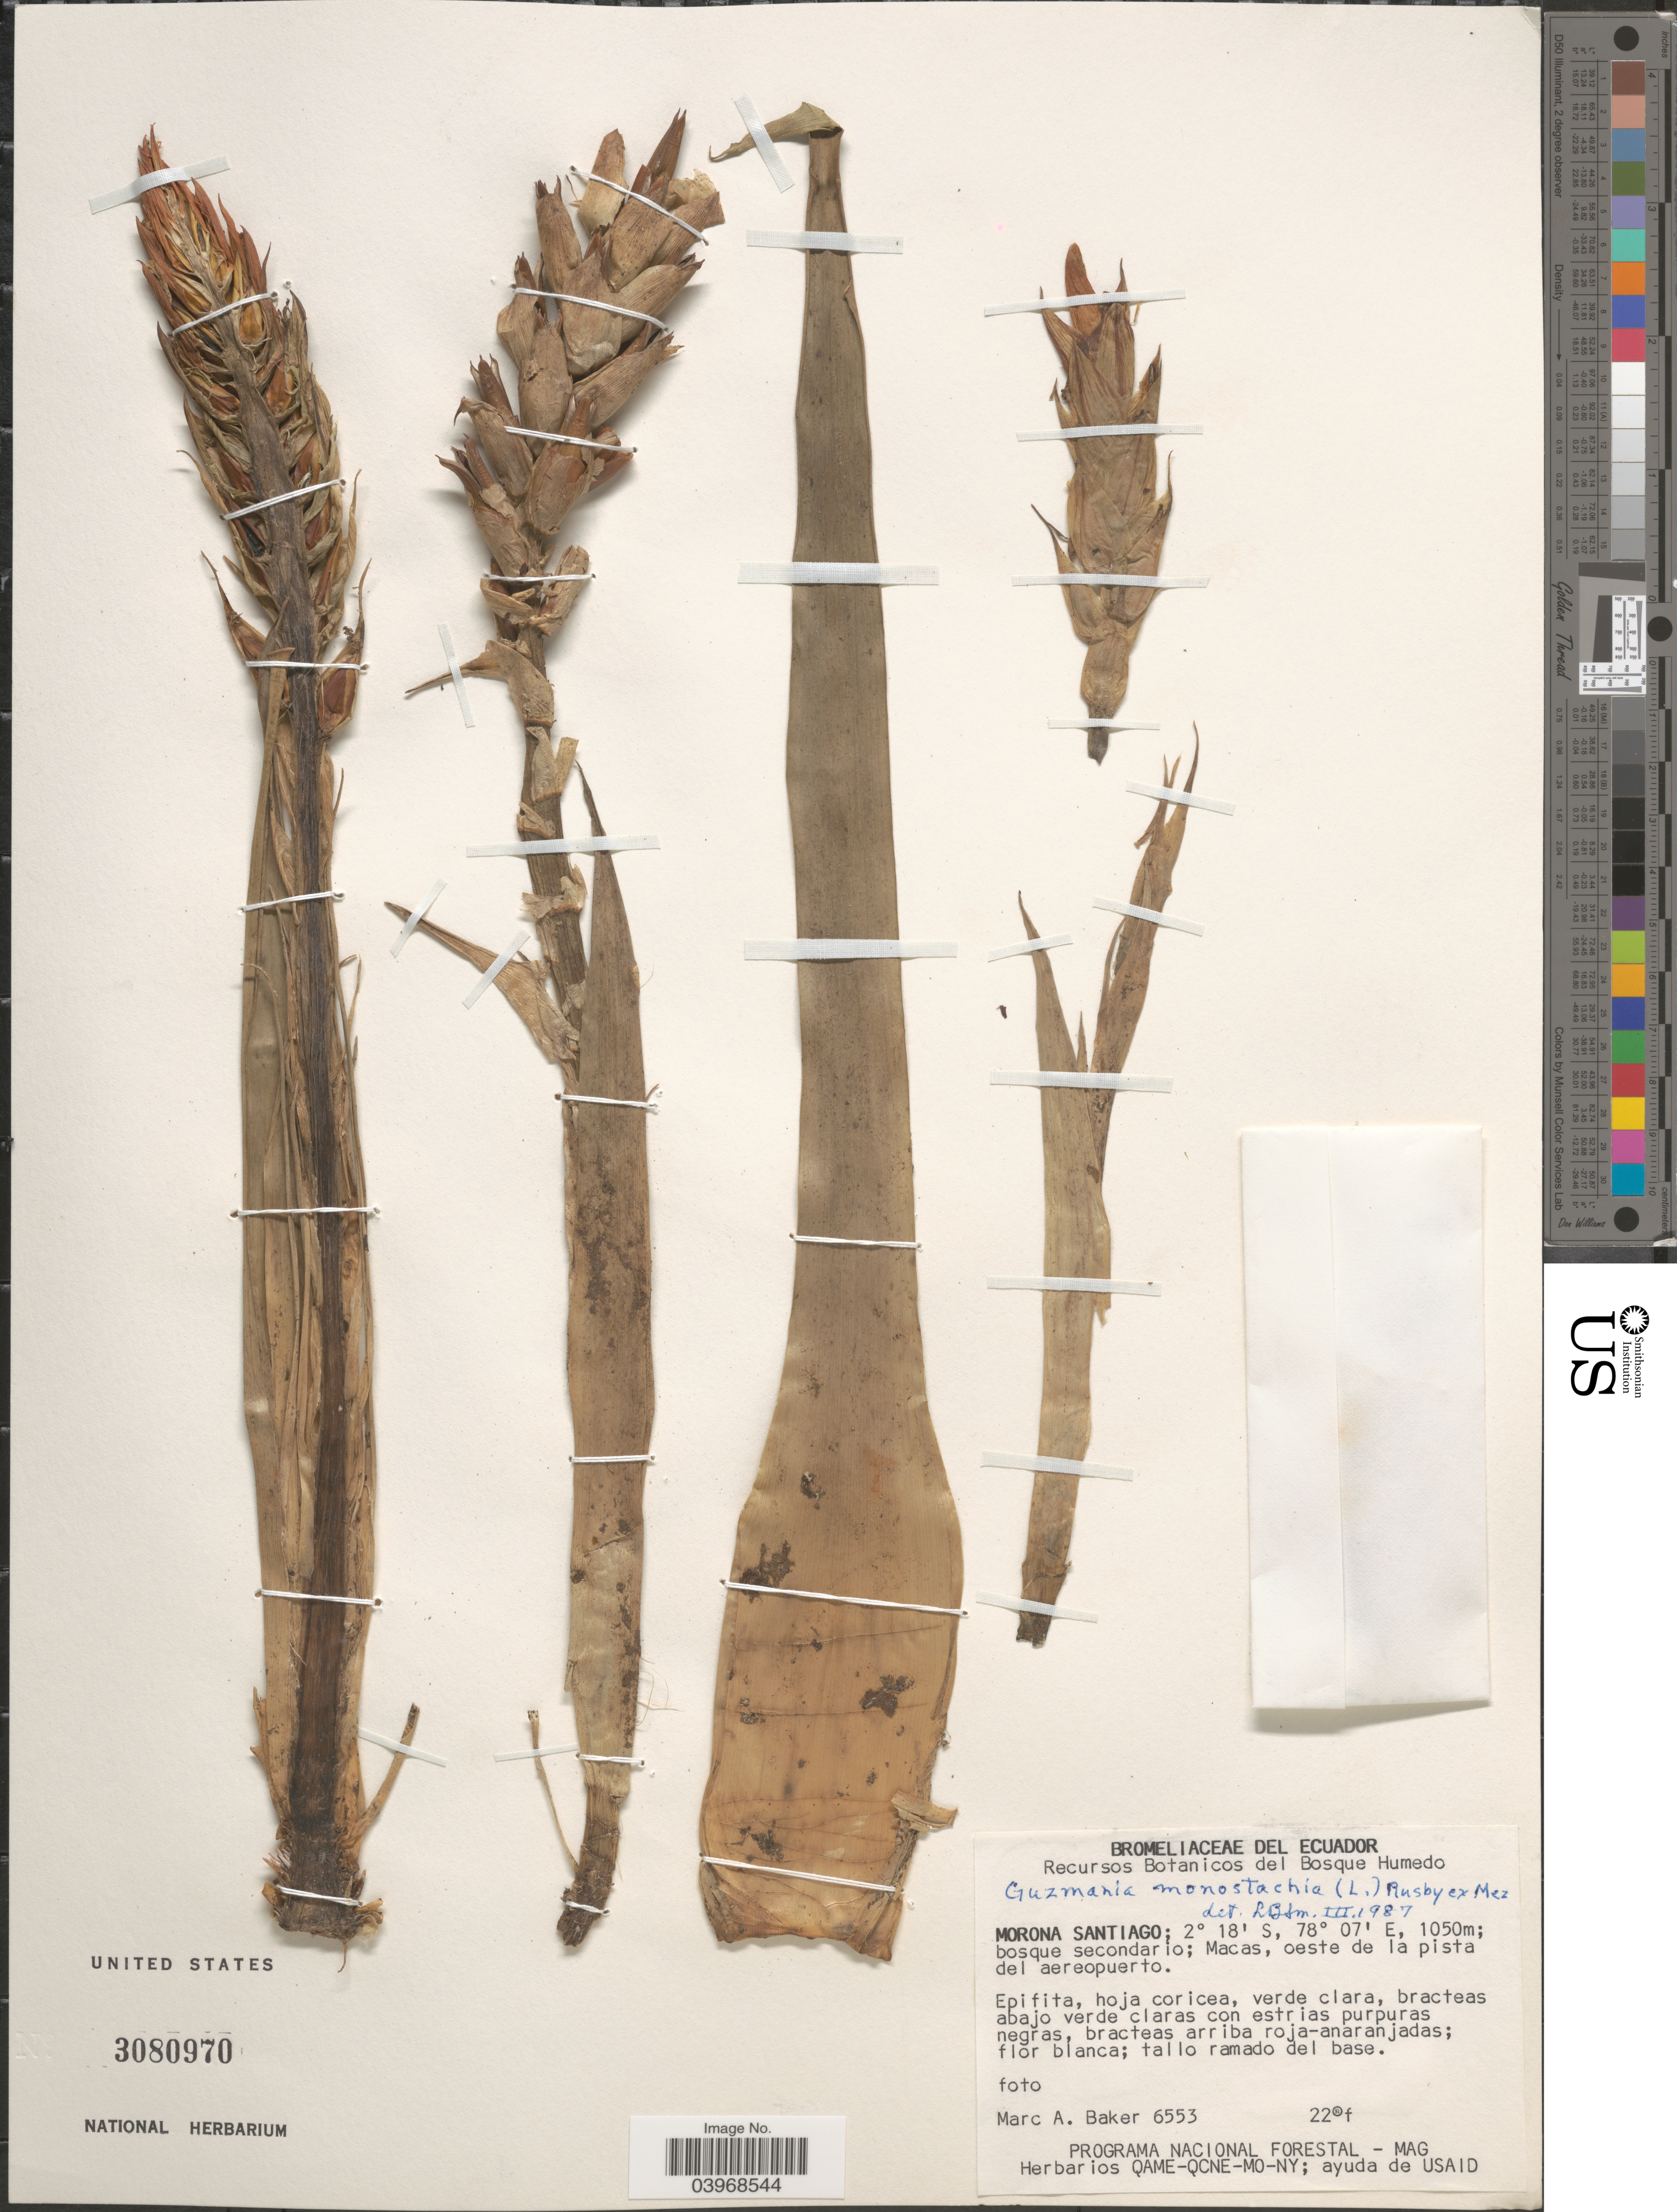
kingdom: Plantae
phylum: Tracheophyta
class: Liliopsida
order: Poales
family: Bromeliaceae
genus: Guzmania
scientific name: Guzmania monostachia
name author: (L.) Rusby ex Mez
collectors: M. A. Baker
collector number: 6553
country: Ecuador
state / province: Morona-Santiago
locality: Bosque secundario; Macas, oeste de la pista del aereopuerto.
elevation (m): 1050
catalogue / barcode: US 3080970